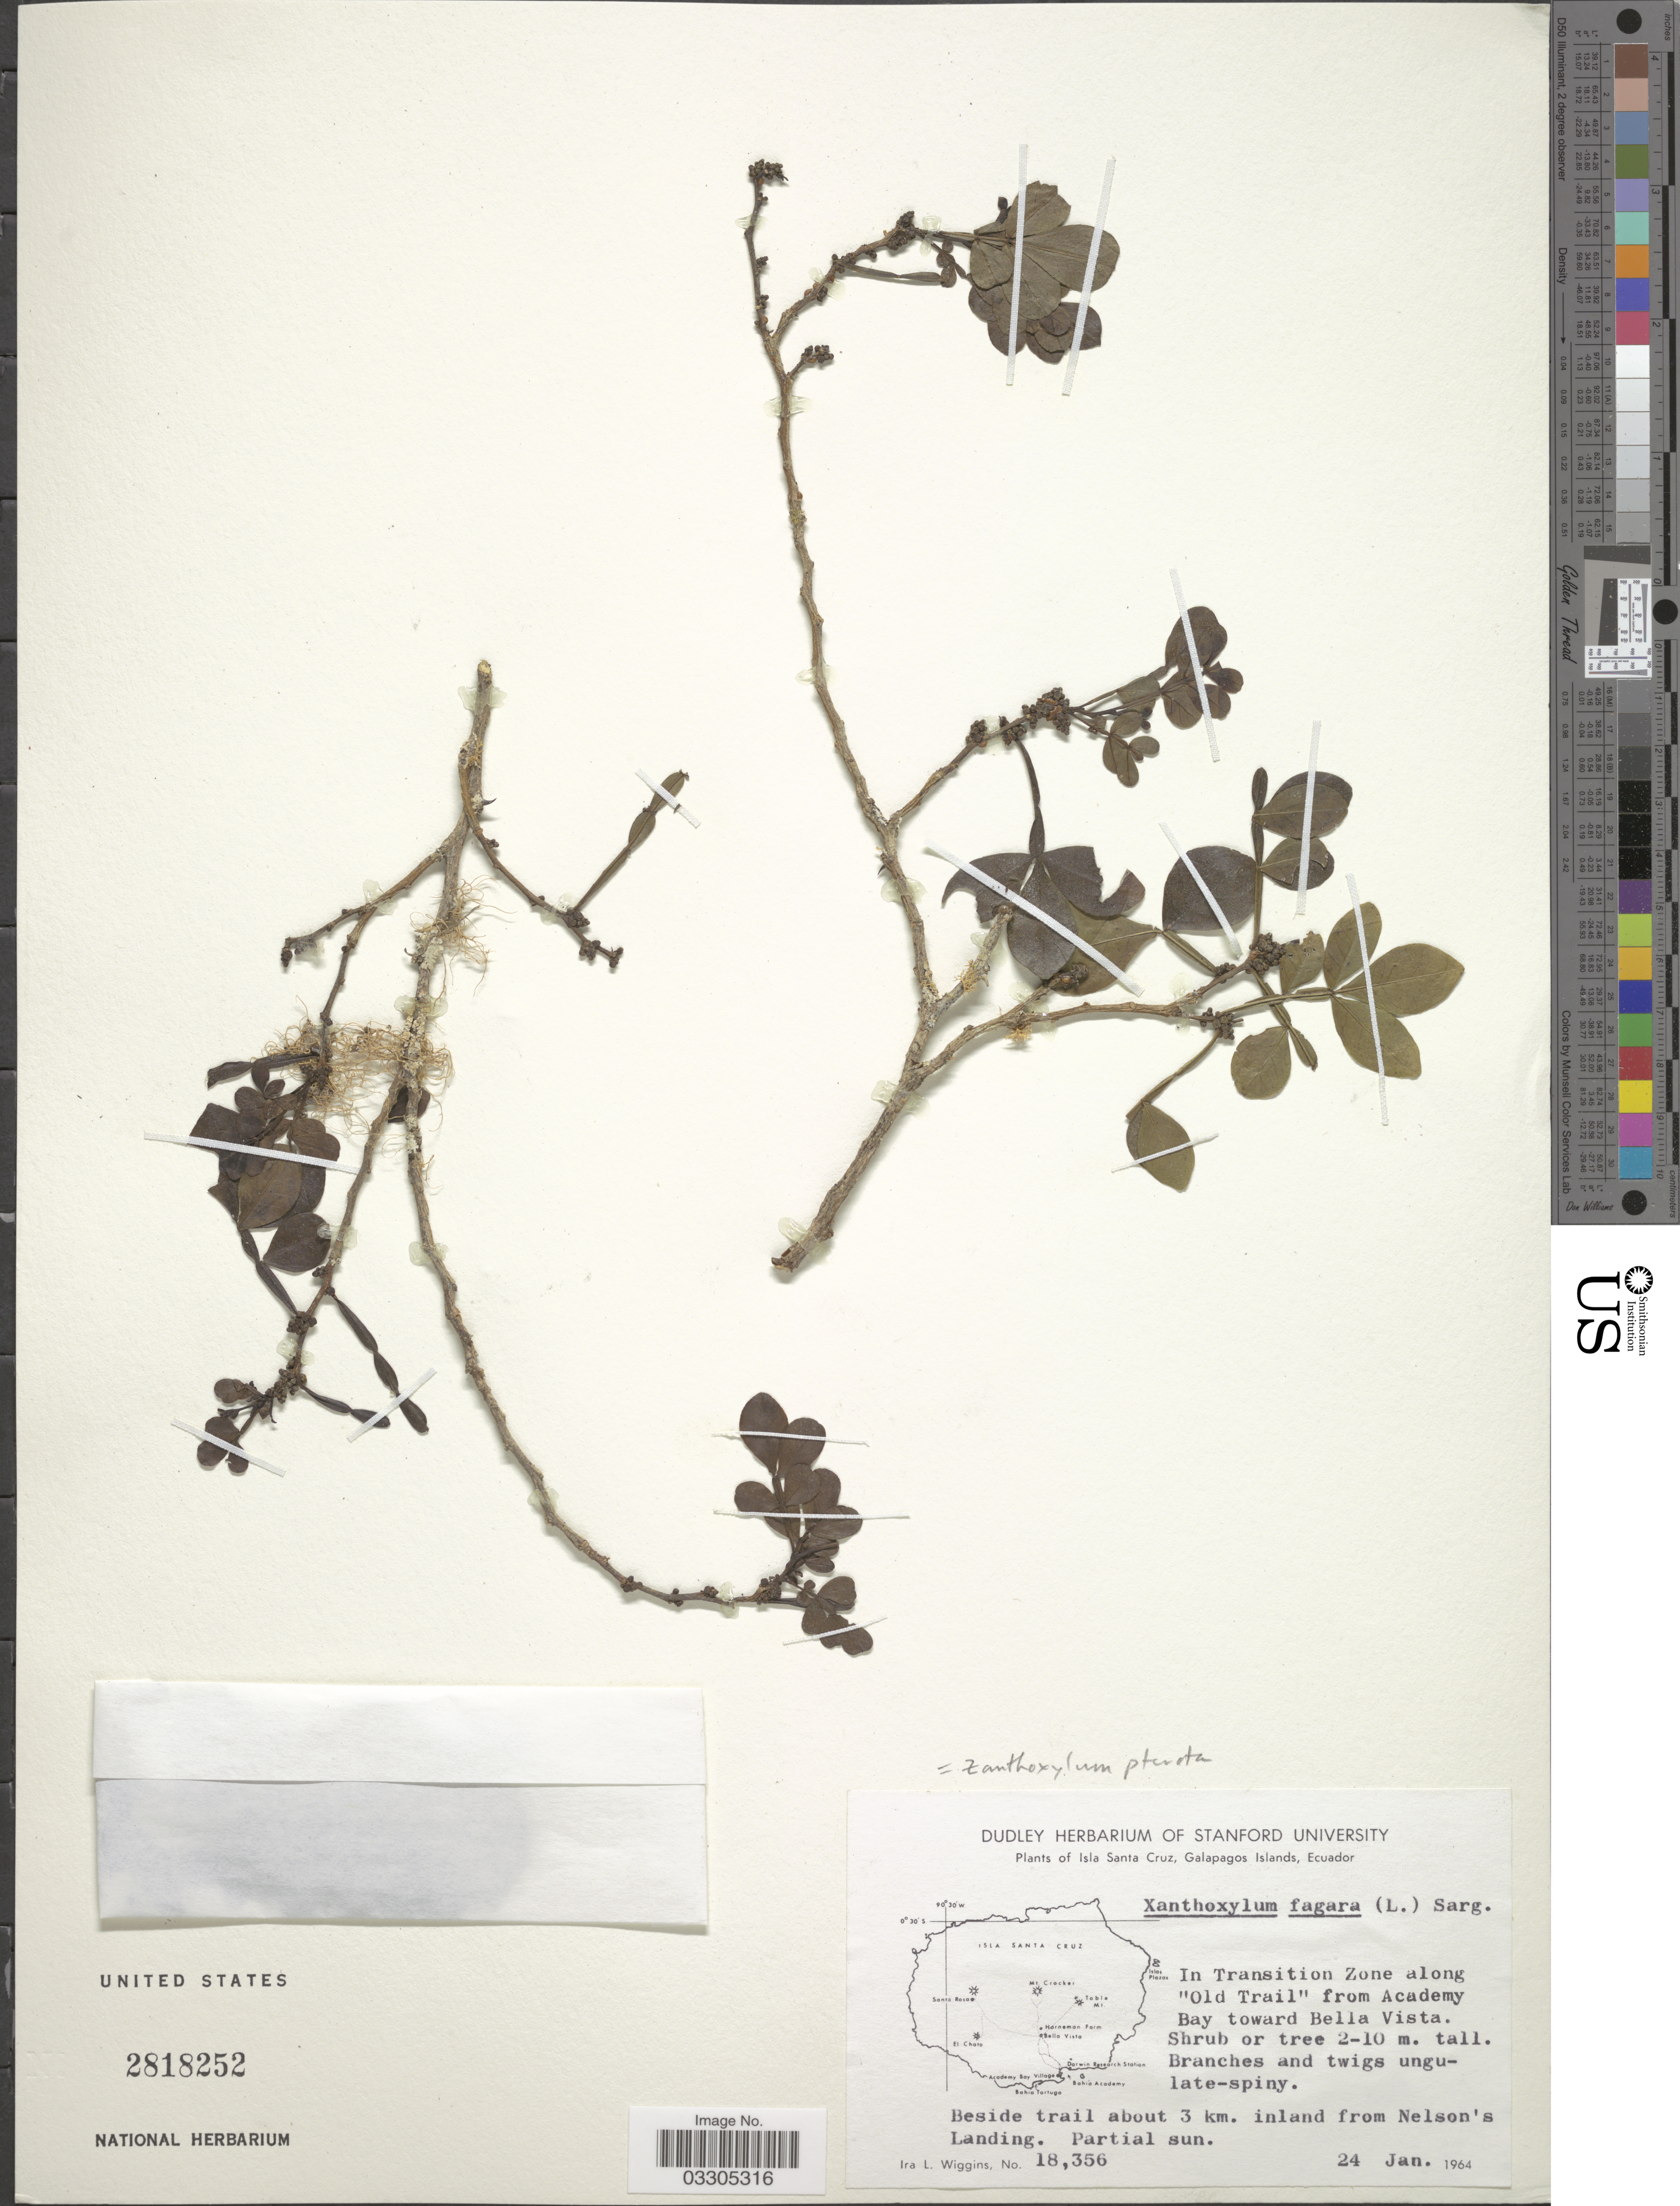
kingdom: Plantae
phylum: Tracheophyta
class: Magnoliopsida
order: Sapindales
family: Rutaceae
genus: Zanthoxylum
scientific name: Zanthoxylum fagara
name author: (L.) Sarg.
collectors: I. L. Wiggins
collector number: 18356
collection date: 1964-01-24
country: Ecuador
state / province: Colón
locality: Isla Santa Cruz, Galapagos Islands. In Transition Zone along "Old Trail" from Academy Bay toward Bella Vista. Beside trail about 3 km. inland from Nelson's Landing.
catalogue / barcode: US 2818252